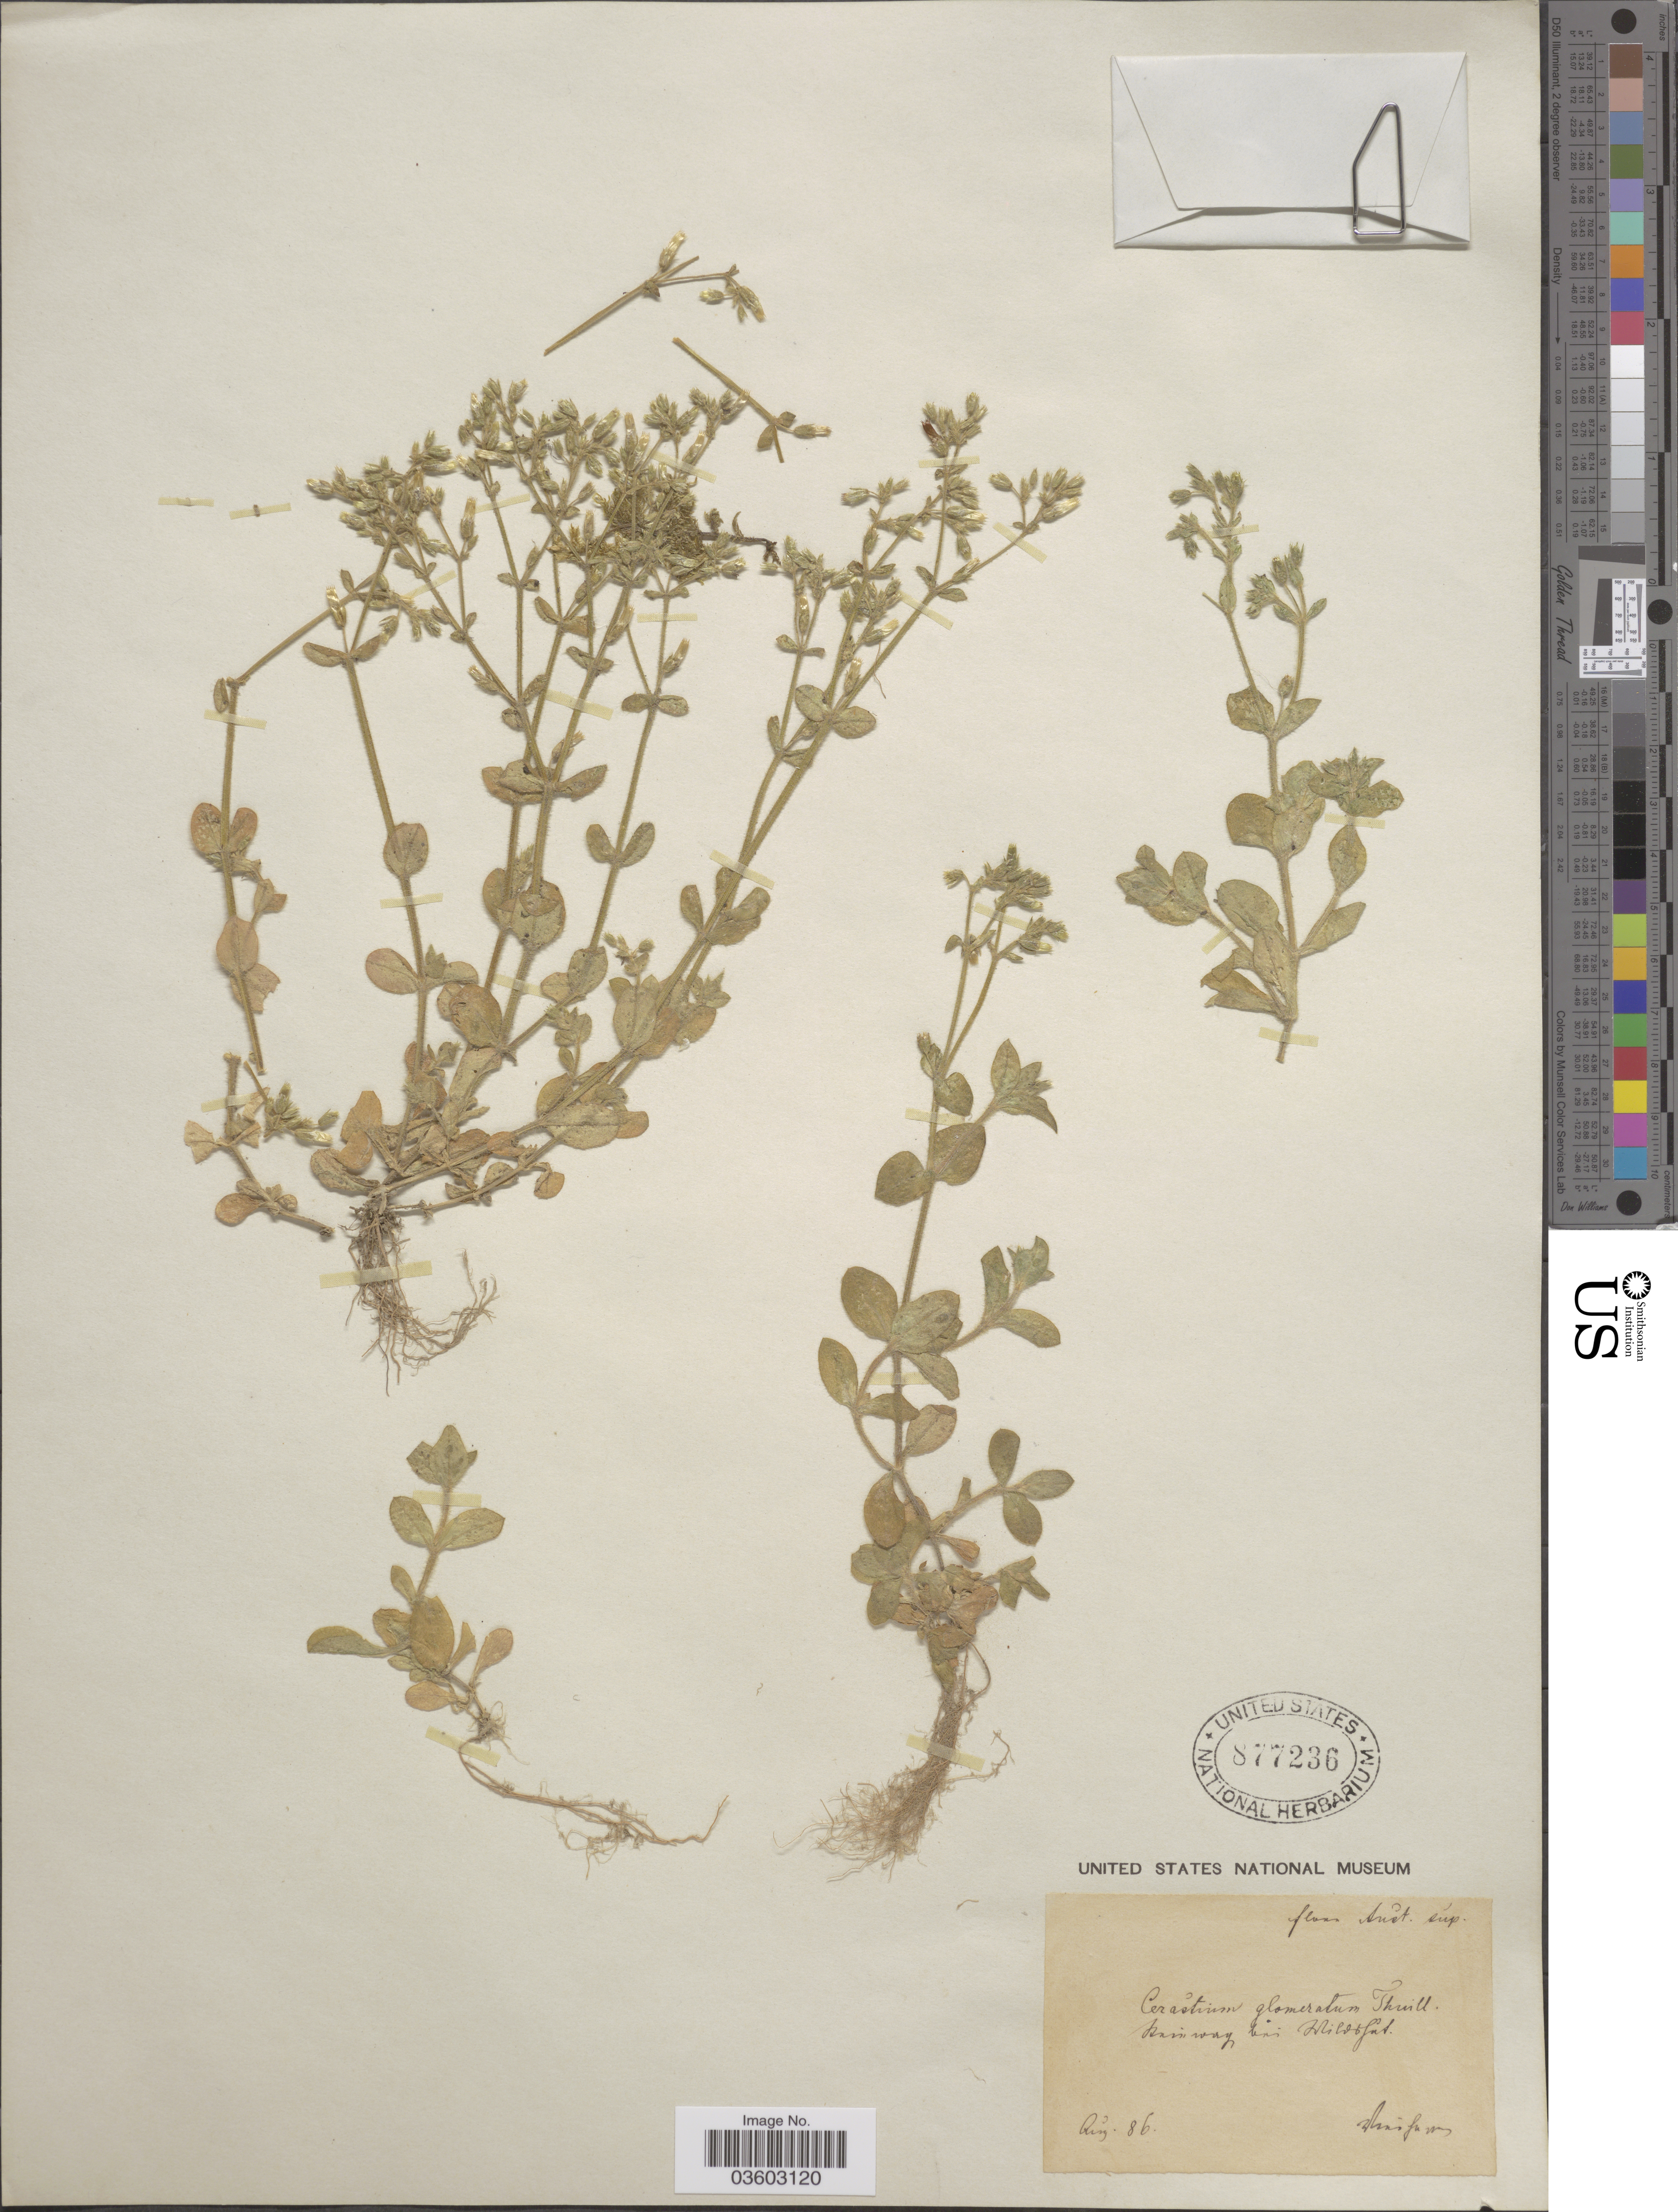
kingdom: Plantae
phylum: Tracheophyta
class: Magnoliopsida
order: Caryophyllales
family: Caryophyllaceae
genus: Cerastium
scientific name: Cerastium glomeratum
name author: Thuill.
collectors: F. Vierhapper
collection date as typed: Transcribed d/m/y: /8/86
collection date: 1886-08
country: Austria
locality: Flora Aust. sup., Steinwag bei Wildshut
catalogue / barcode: US 877236